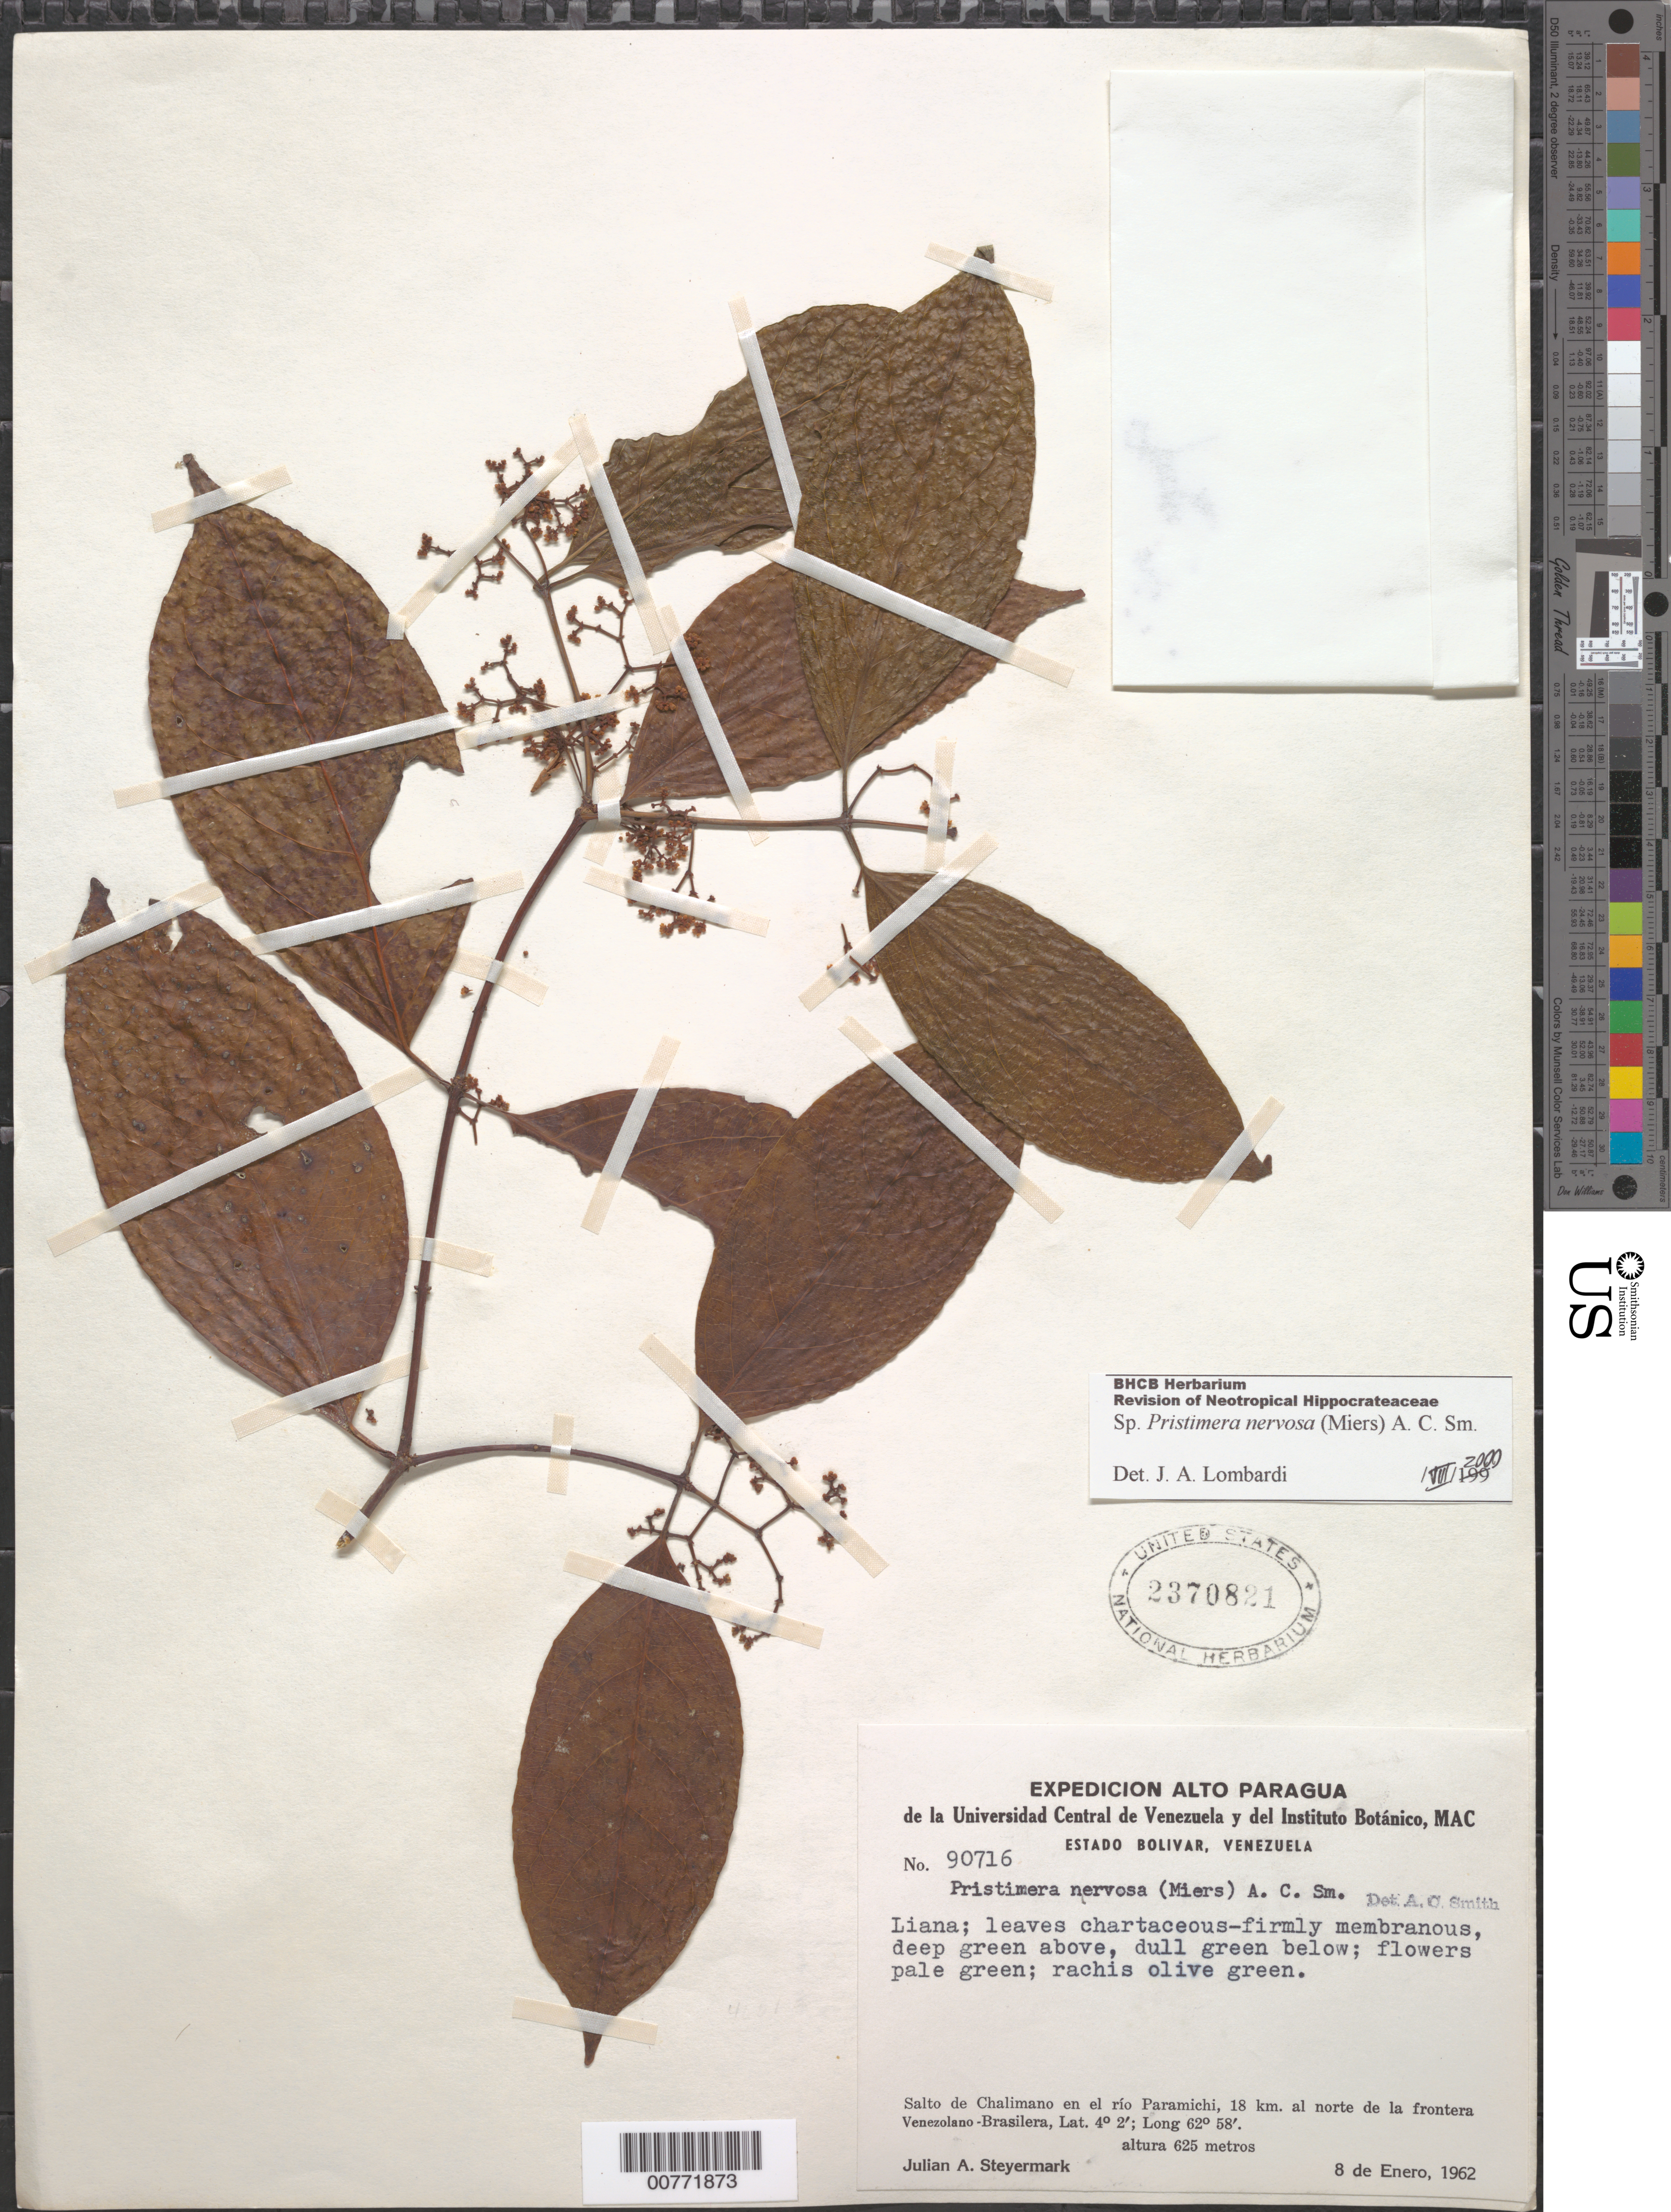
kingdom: Plantae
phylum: Tracheophyta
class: Magnoliopsida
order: Celastrales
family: Celastraceae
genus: Pristimera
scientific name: Pristimera nervosa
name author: (Miers) A.C. Sm.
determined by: Lombardi, Julio A.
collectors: J. Steyermark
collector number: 90716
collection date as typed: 8-Jan-62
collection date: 1962-01-08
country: Venezuela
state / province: Bolívar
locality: Salto de Chalimano, Río Paramichi, 18 km N de la frontera Venezolano-Brasilera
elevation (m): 625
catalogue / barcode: US 2370821